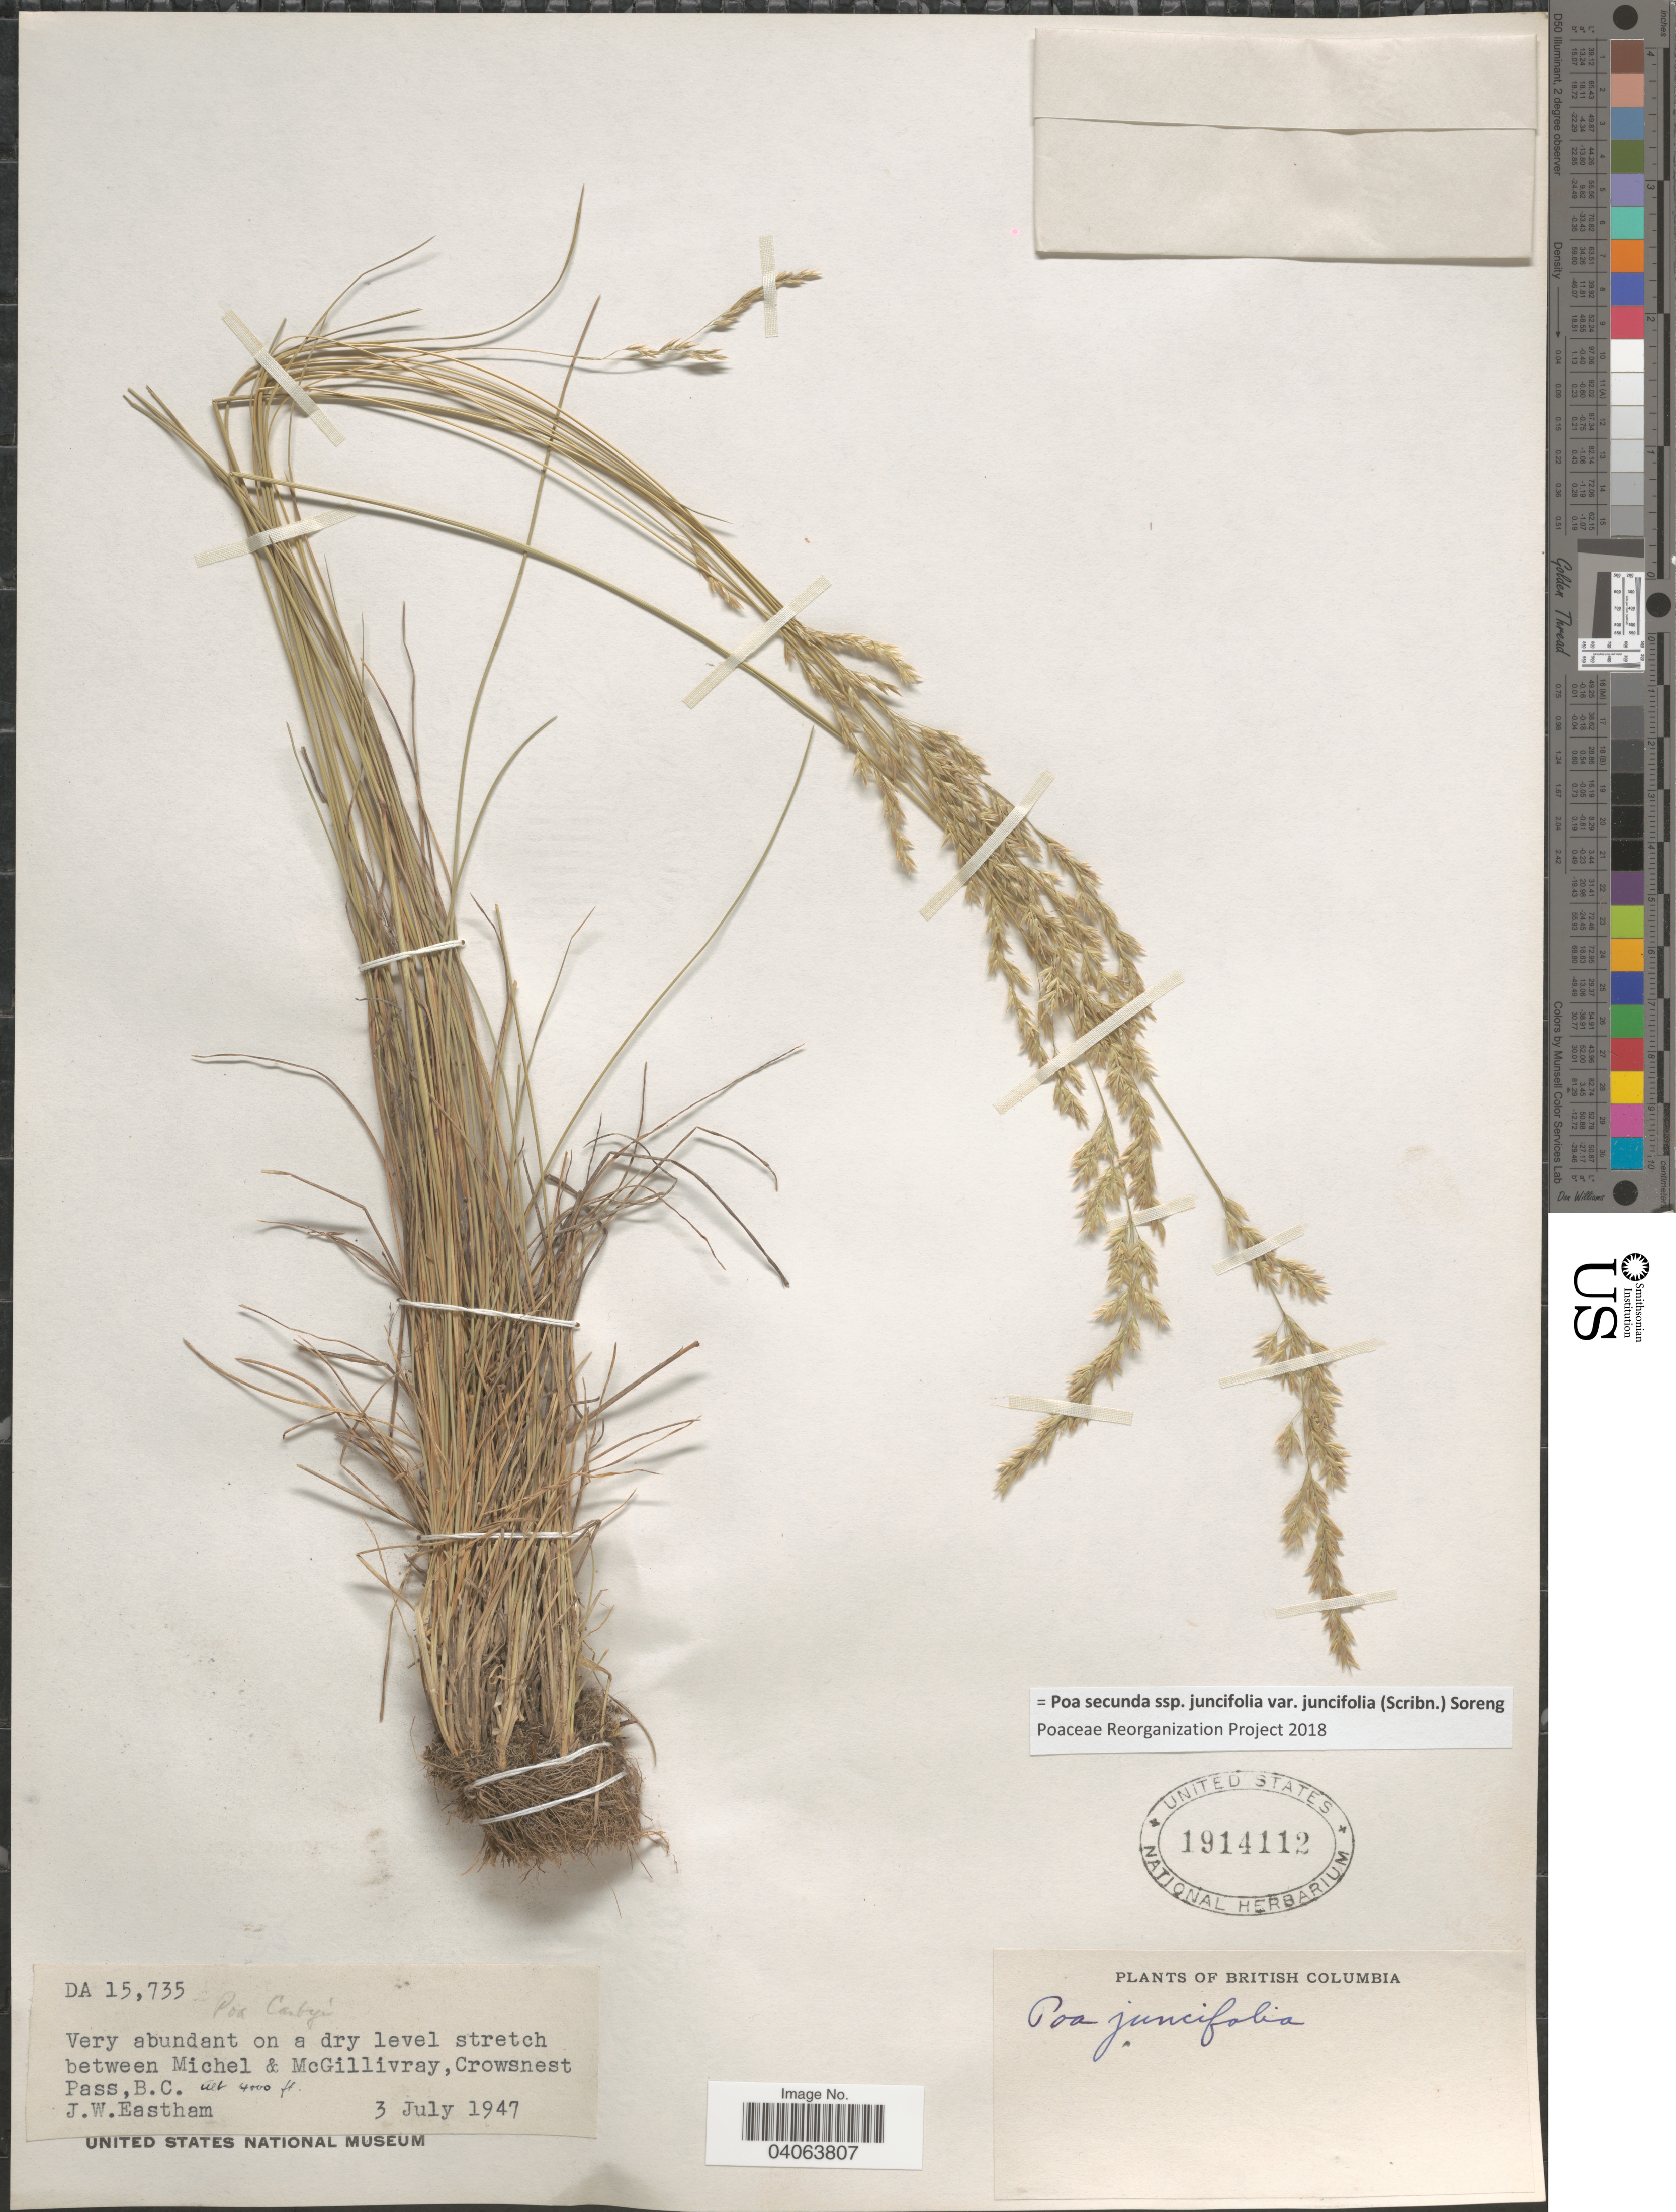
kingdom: Plantae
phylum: Tracheophyta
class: Liliopsida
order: Poales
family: Poaceae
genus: Poa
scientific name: Poa secunda subsp. juncifolia var. juncifolia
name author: (Scribn.) Soreng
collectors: J. Eastham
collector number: DA 15735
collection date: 1947-07-03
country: Canada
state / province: British Columbia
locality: On a dry level stretch between Michel & McGillivray, Crowsnest Pass.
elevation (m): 1219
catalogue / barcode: US 1914112